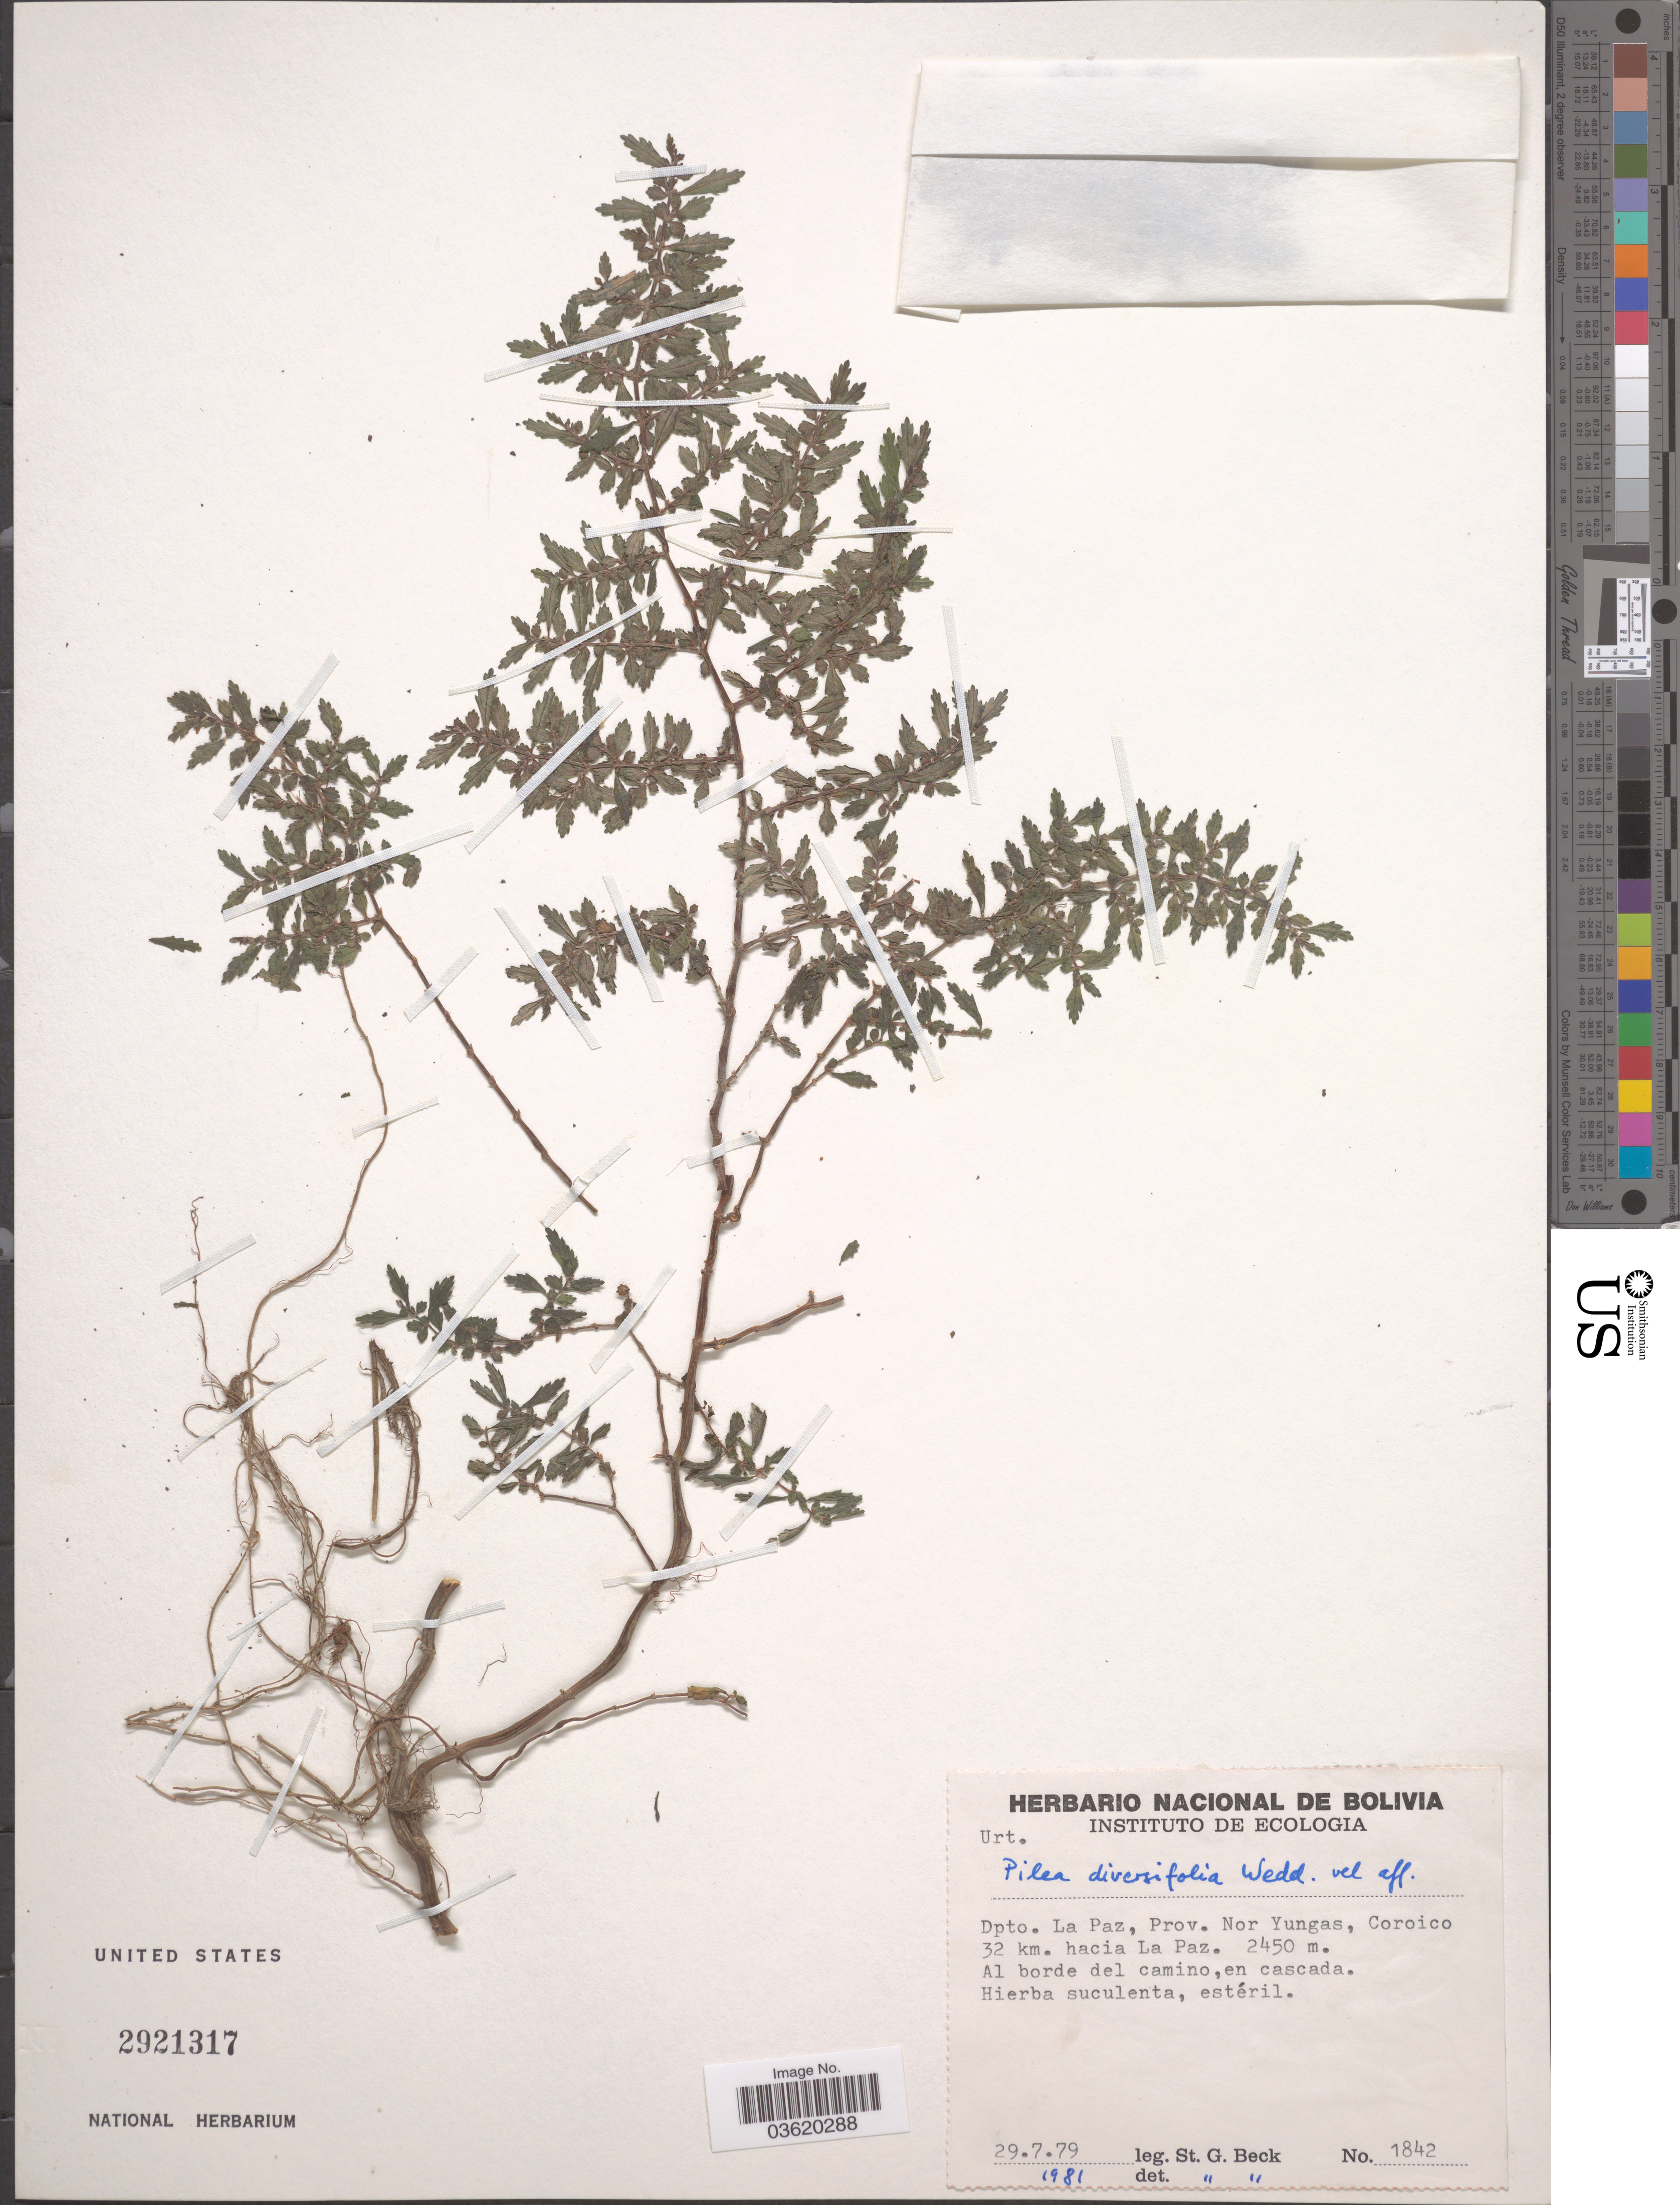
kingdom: Plantae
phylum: Tracheophyta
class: Magnoliopsida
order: Rosales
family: Urticaceae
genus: Pilea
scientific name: Pilea diversifolia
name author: Wedd.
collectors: S. Beck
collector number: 1842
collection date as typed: Transcribed d/m/y: 29/7/79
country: Bolivia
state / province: La Paz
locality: Dpto. La Paz, Prov. Nor Yungas, Coroico 32 km. hacia La Paz.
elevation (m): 2450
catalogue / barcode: US 2921317